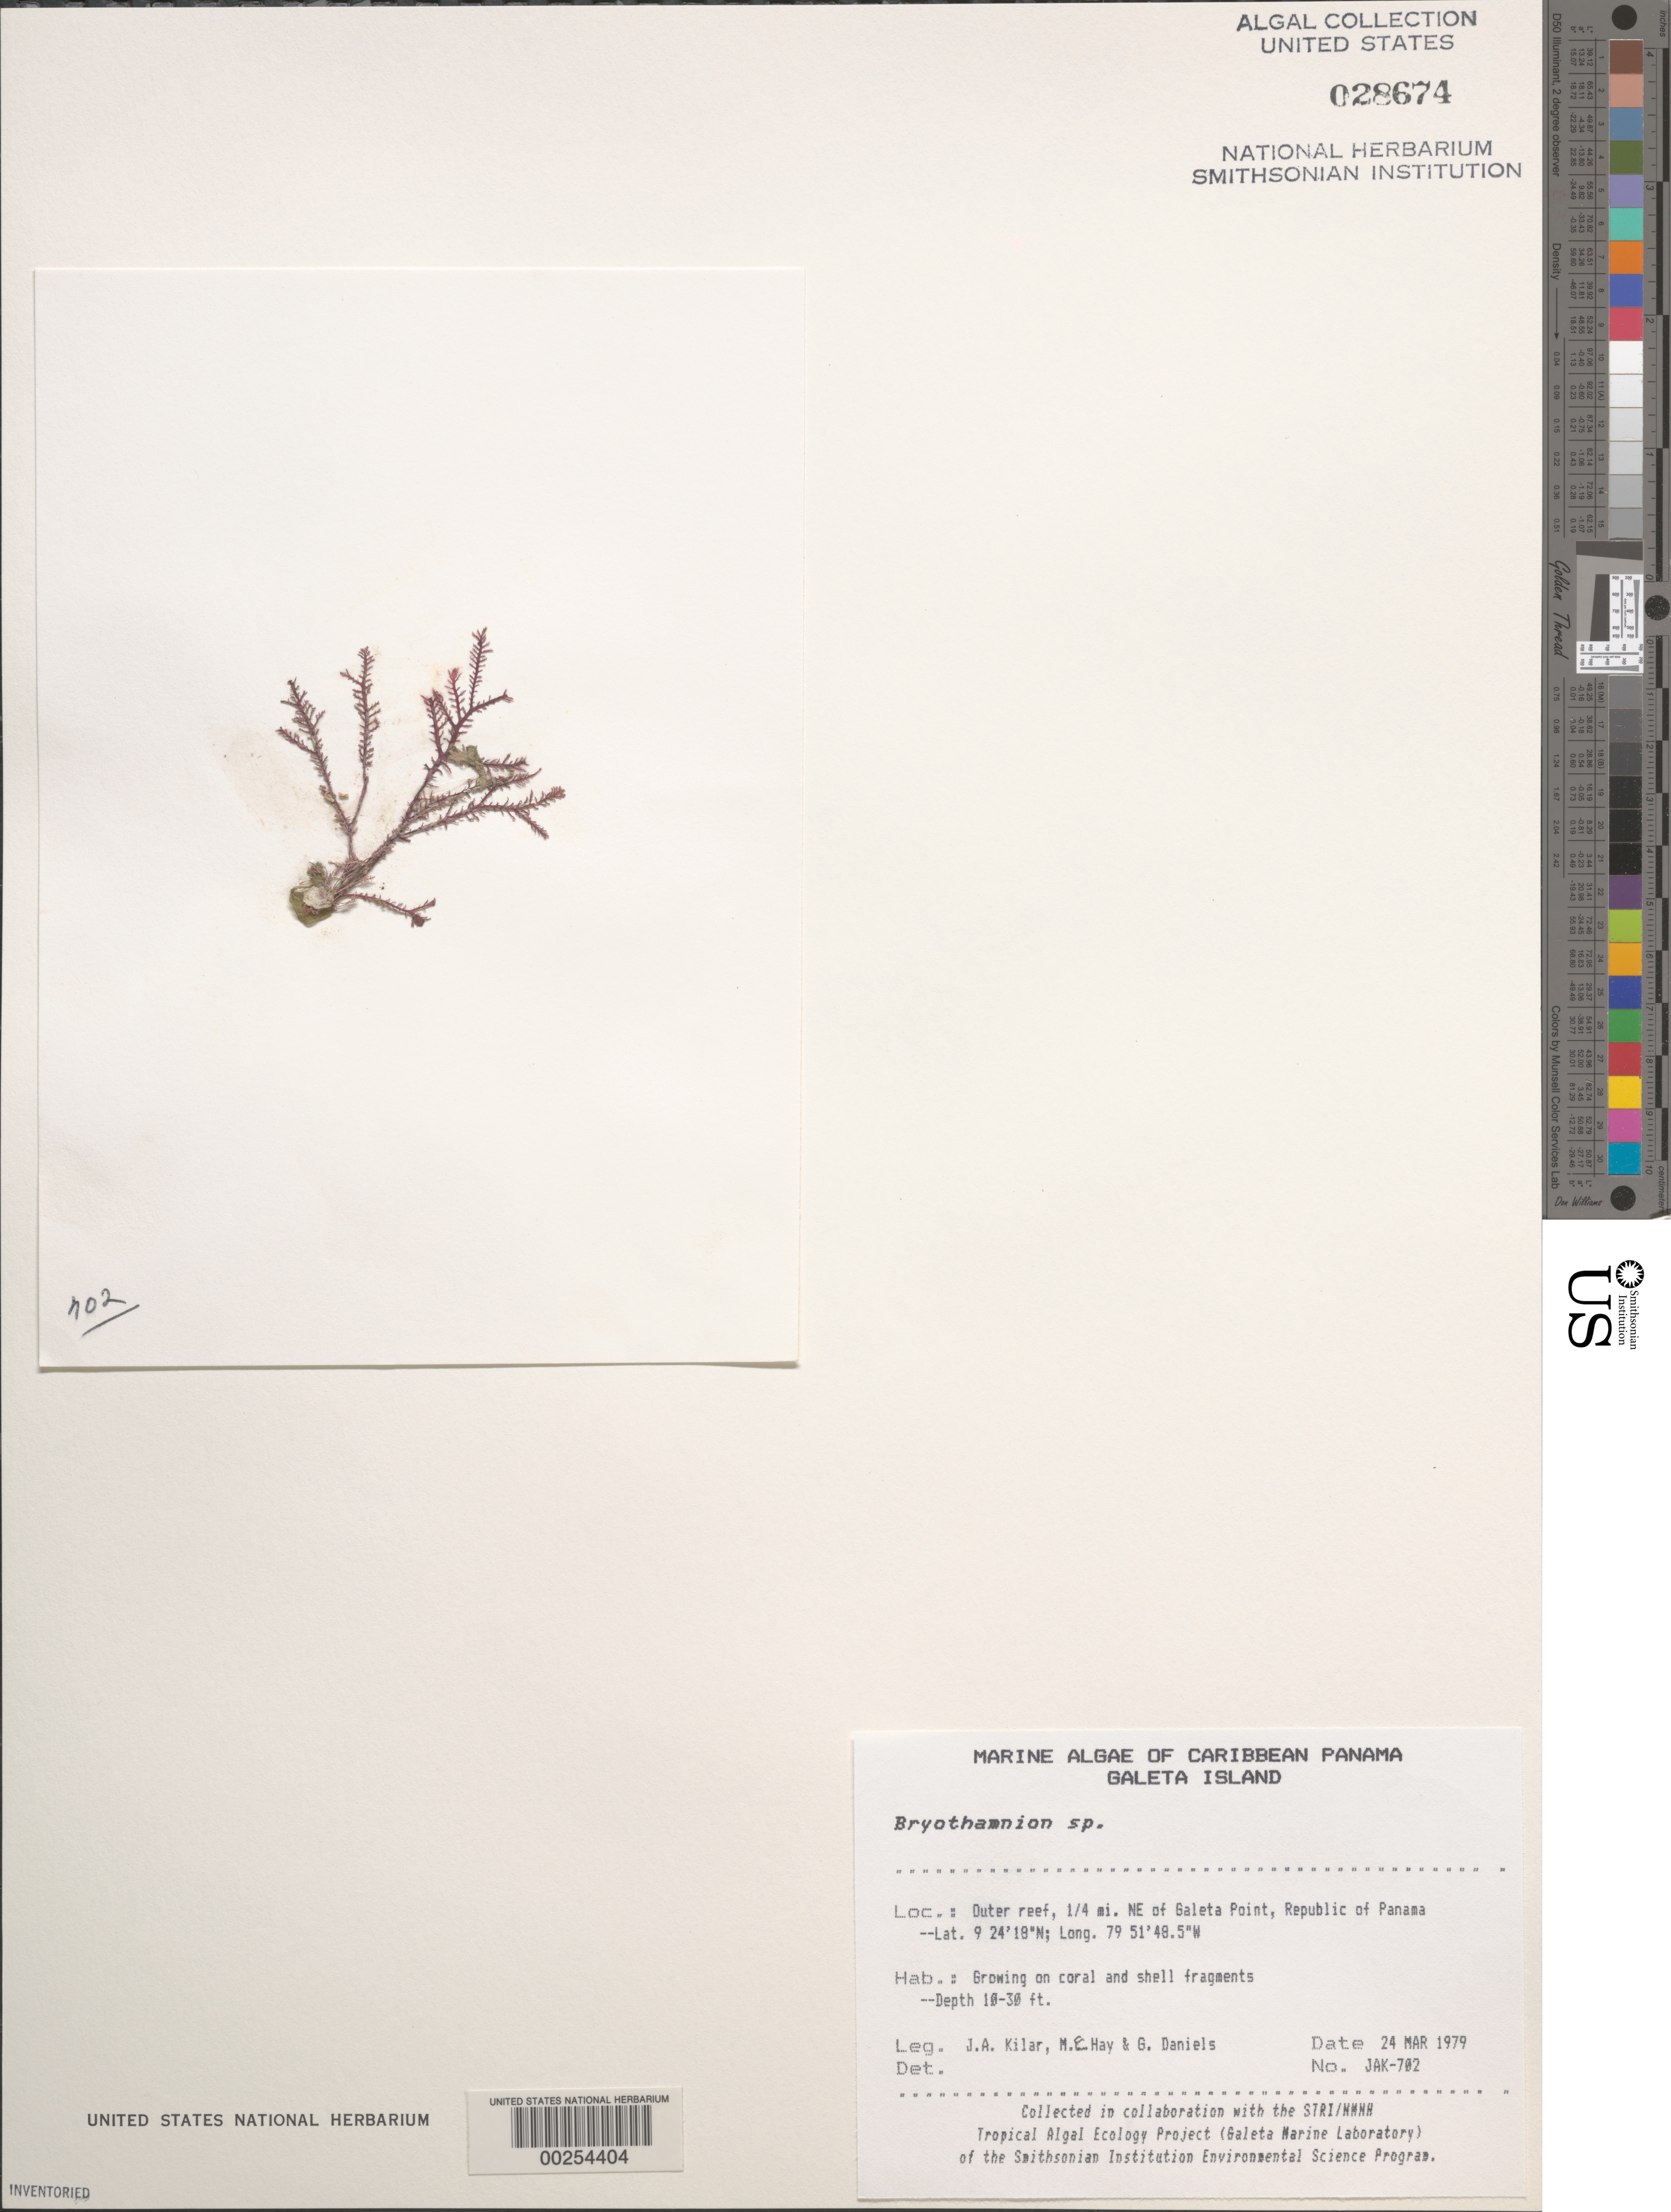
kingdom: Plantae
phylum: Rhodophyta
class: Florideophyceae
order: Ceramiales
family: Rhodomelaceae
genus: Bryothamnion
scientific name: Bryothamnion sp.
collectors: J. A. Kilar, M. E. Hay & G. S. Daniels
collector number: JAK-702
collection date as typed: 24 Mar 1979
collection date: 1979-03-24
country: Panama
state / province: Colón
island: Galeta Island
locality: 0.25 mile northeast of Galeta Point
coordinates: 9 24'18"N, 79 51'48.5"W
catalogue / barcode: US 28674